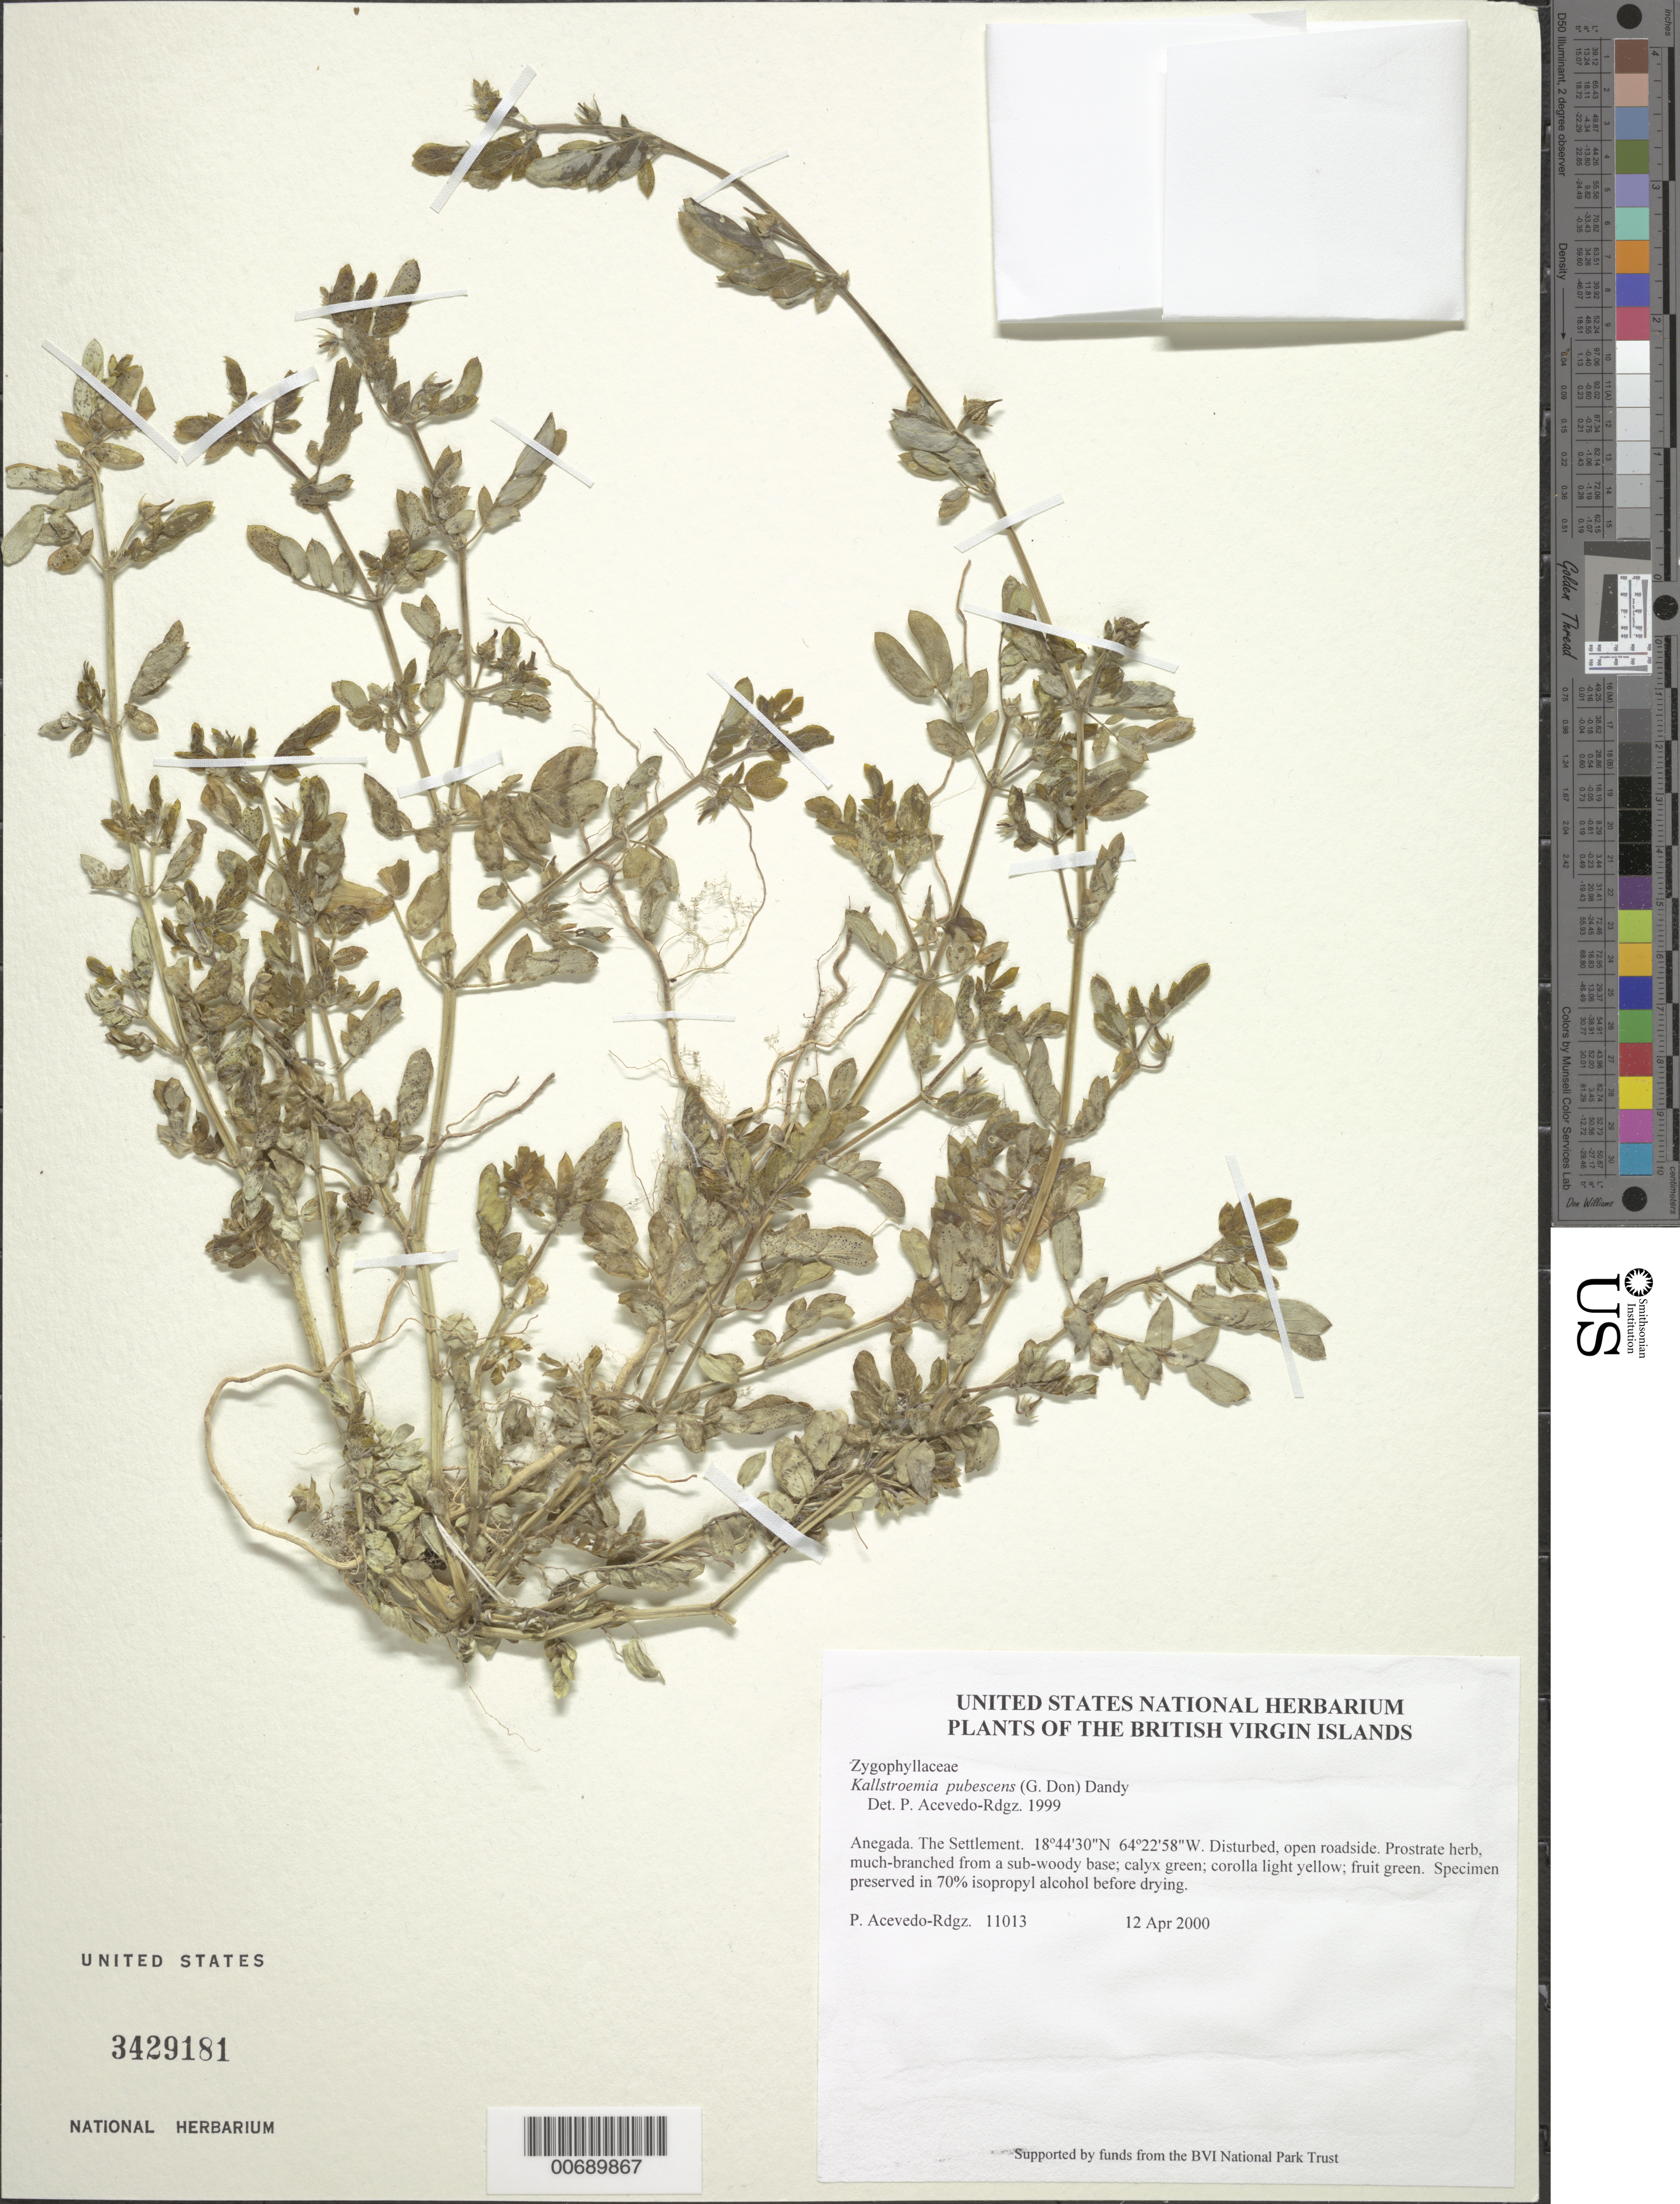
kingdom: Plantae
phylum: Tracheophyta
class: Magnoliopsida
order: Zygophyllales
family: Zygophyllaceae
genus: Kallstroemia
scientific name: Kallstroemia pubescens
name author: (G. Don) Dandy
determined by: Acevedo-Rodríguez, P., (BOT), Smithsonian Institution - National Museum of Natural History (UNITED STATES)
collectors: P. Acevedo-Rodr.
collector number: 11013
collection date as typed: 12 Apr 2000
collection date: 2000-04-12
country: British Virgin Islands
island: Anegada I.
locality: The Settlement.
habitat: Disturbed, open roadside.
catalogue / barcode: US 3429181